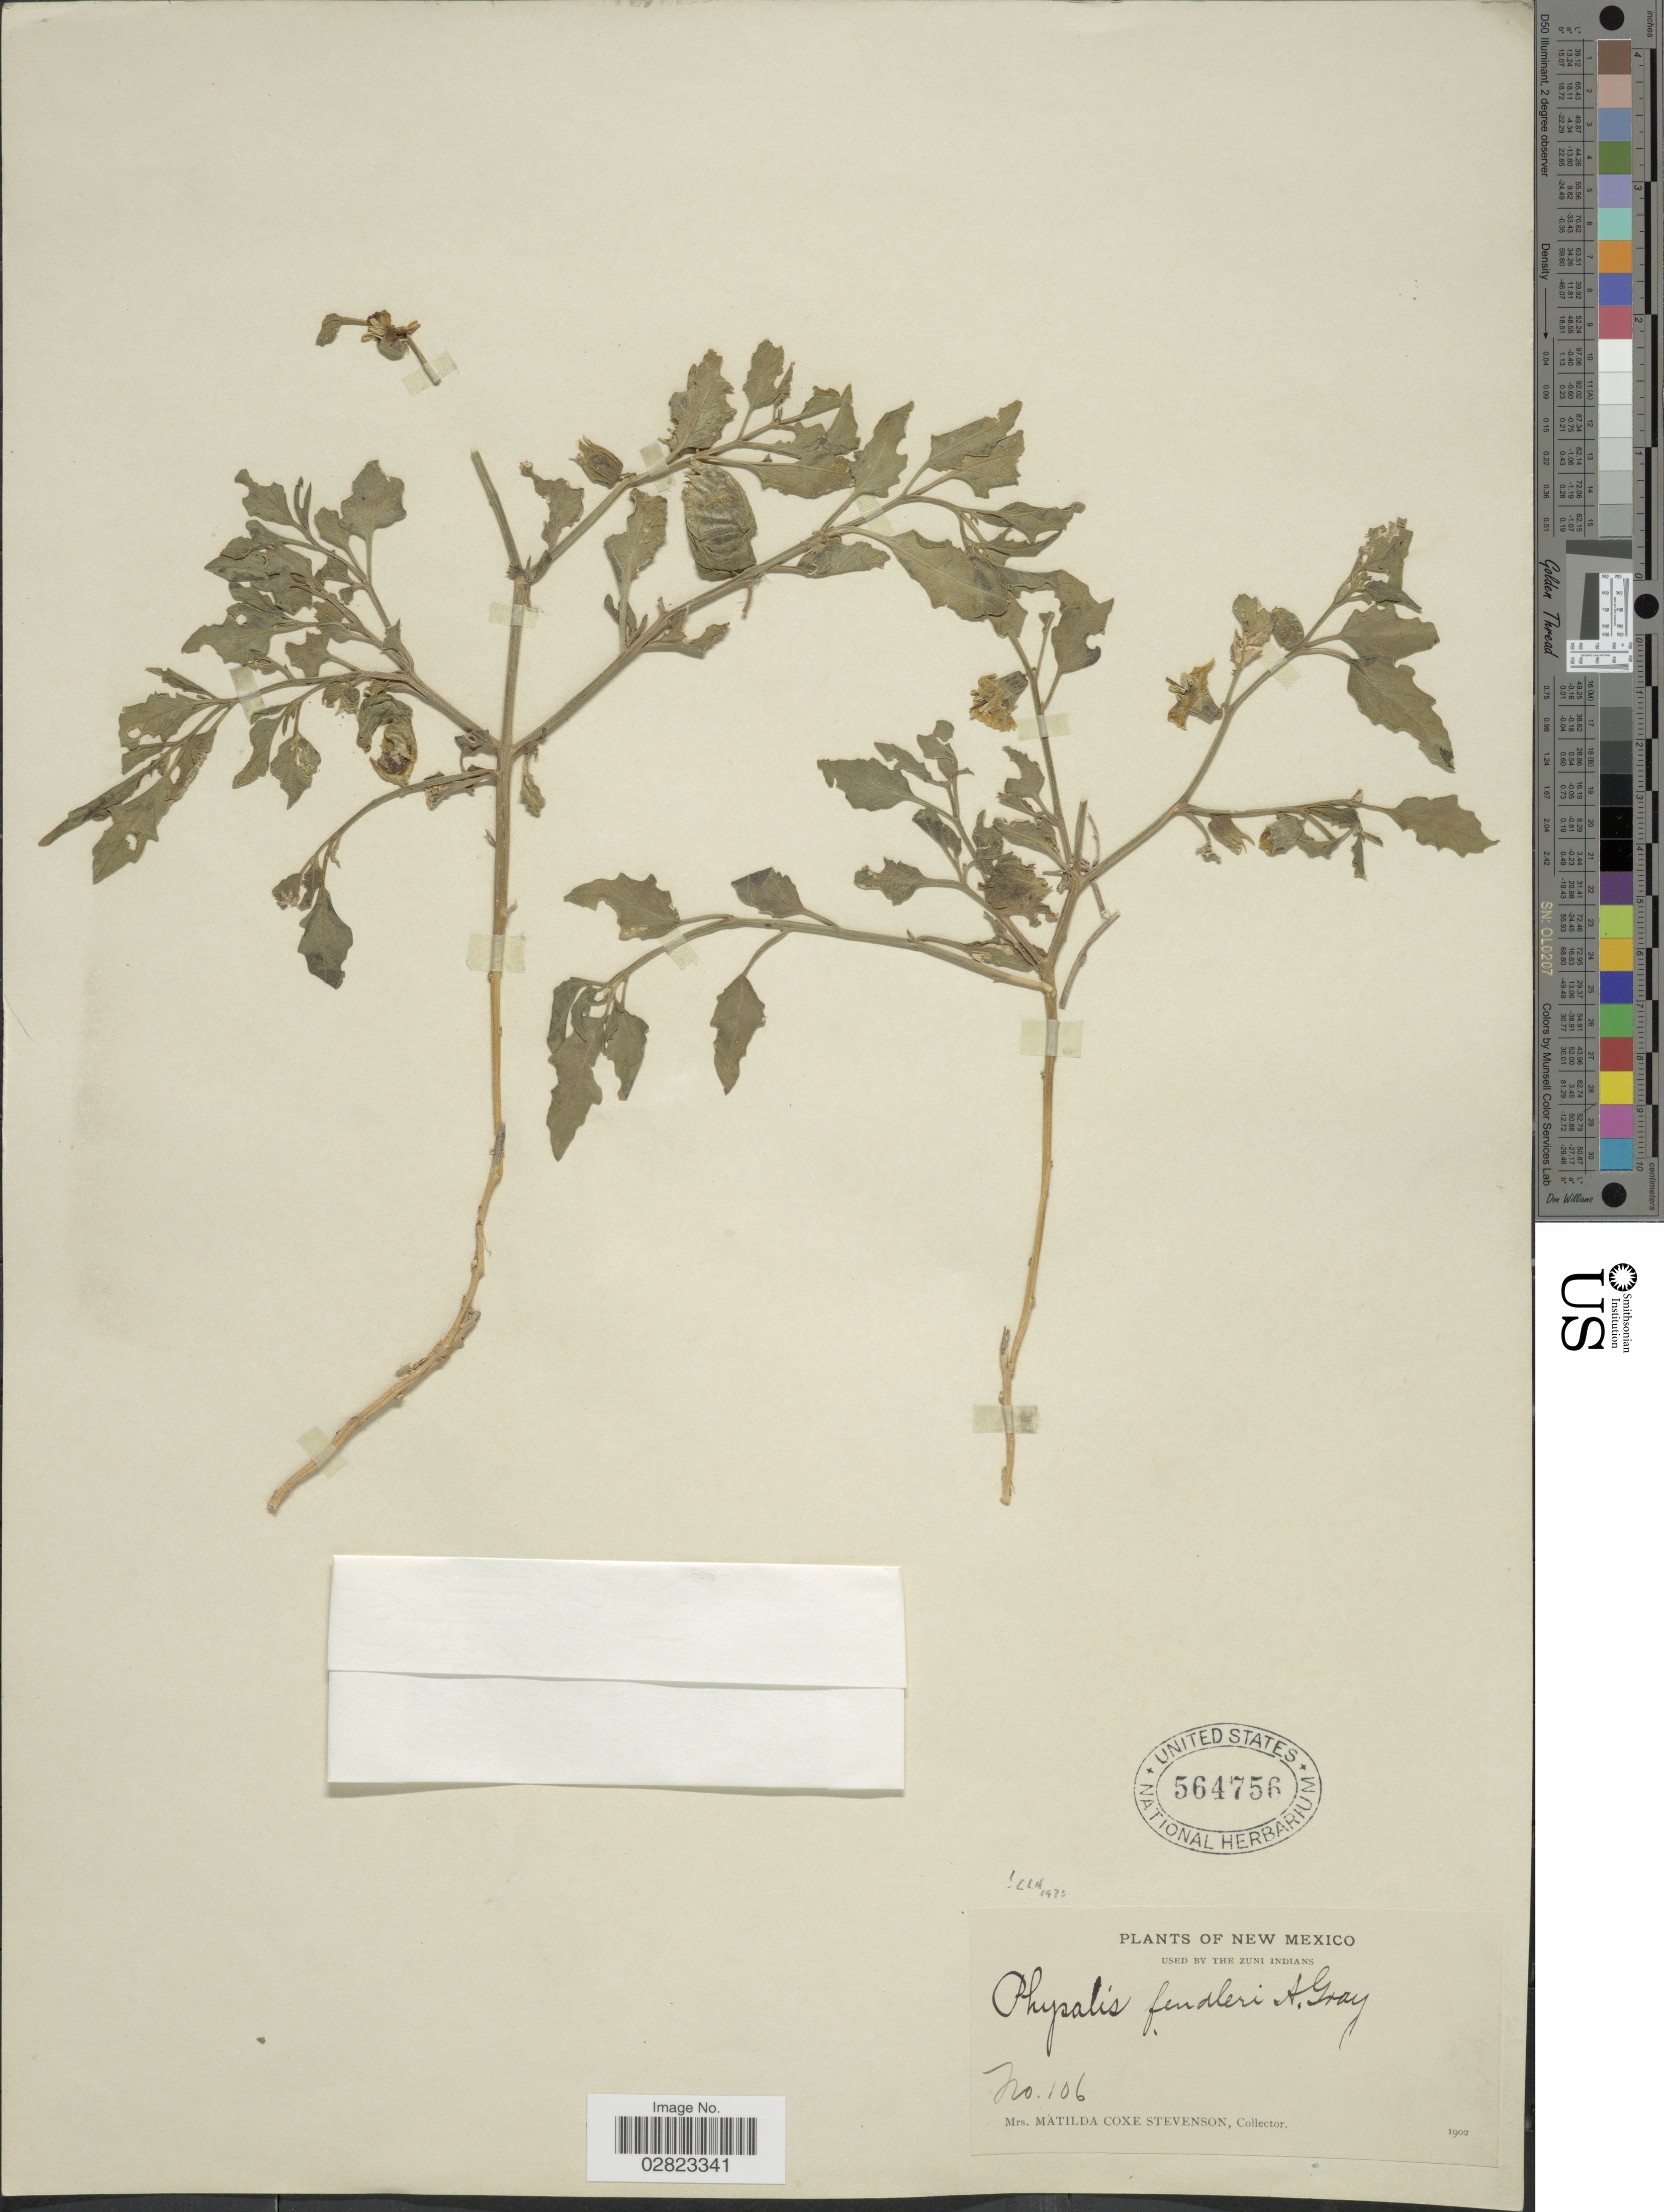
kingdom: Plantae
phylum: Tracheophyta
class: Magnoliopsida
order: Solanales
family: Solanaceae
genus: Physalis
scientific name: Physalis fendleri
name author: A. Gray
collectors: M. Stevenson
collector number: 106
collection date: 1902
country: United States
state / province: New Mexico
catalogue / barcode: US 564756